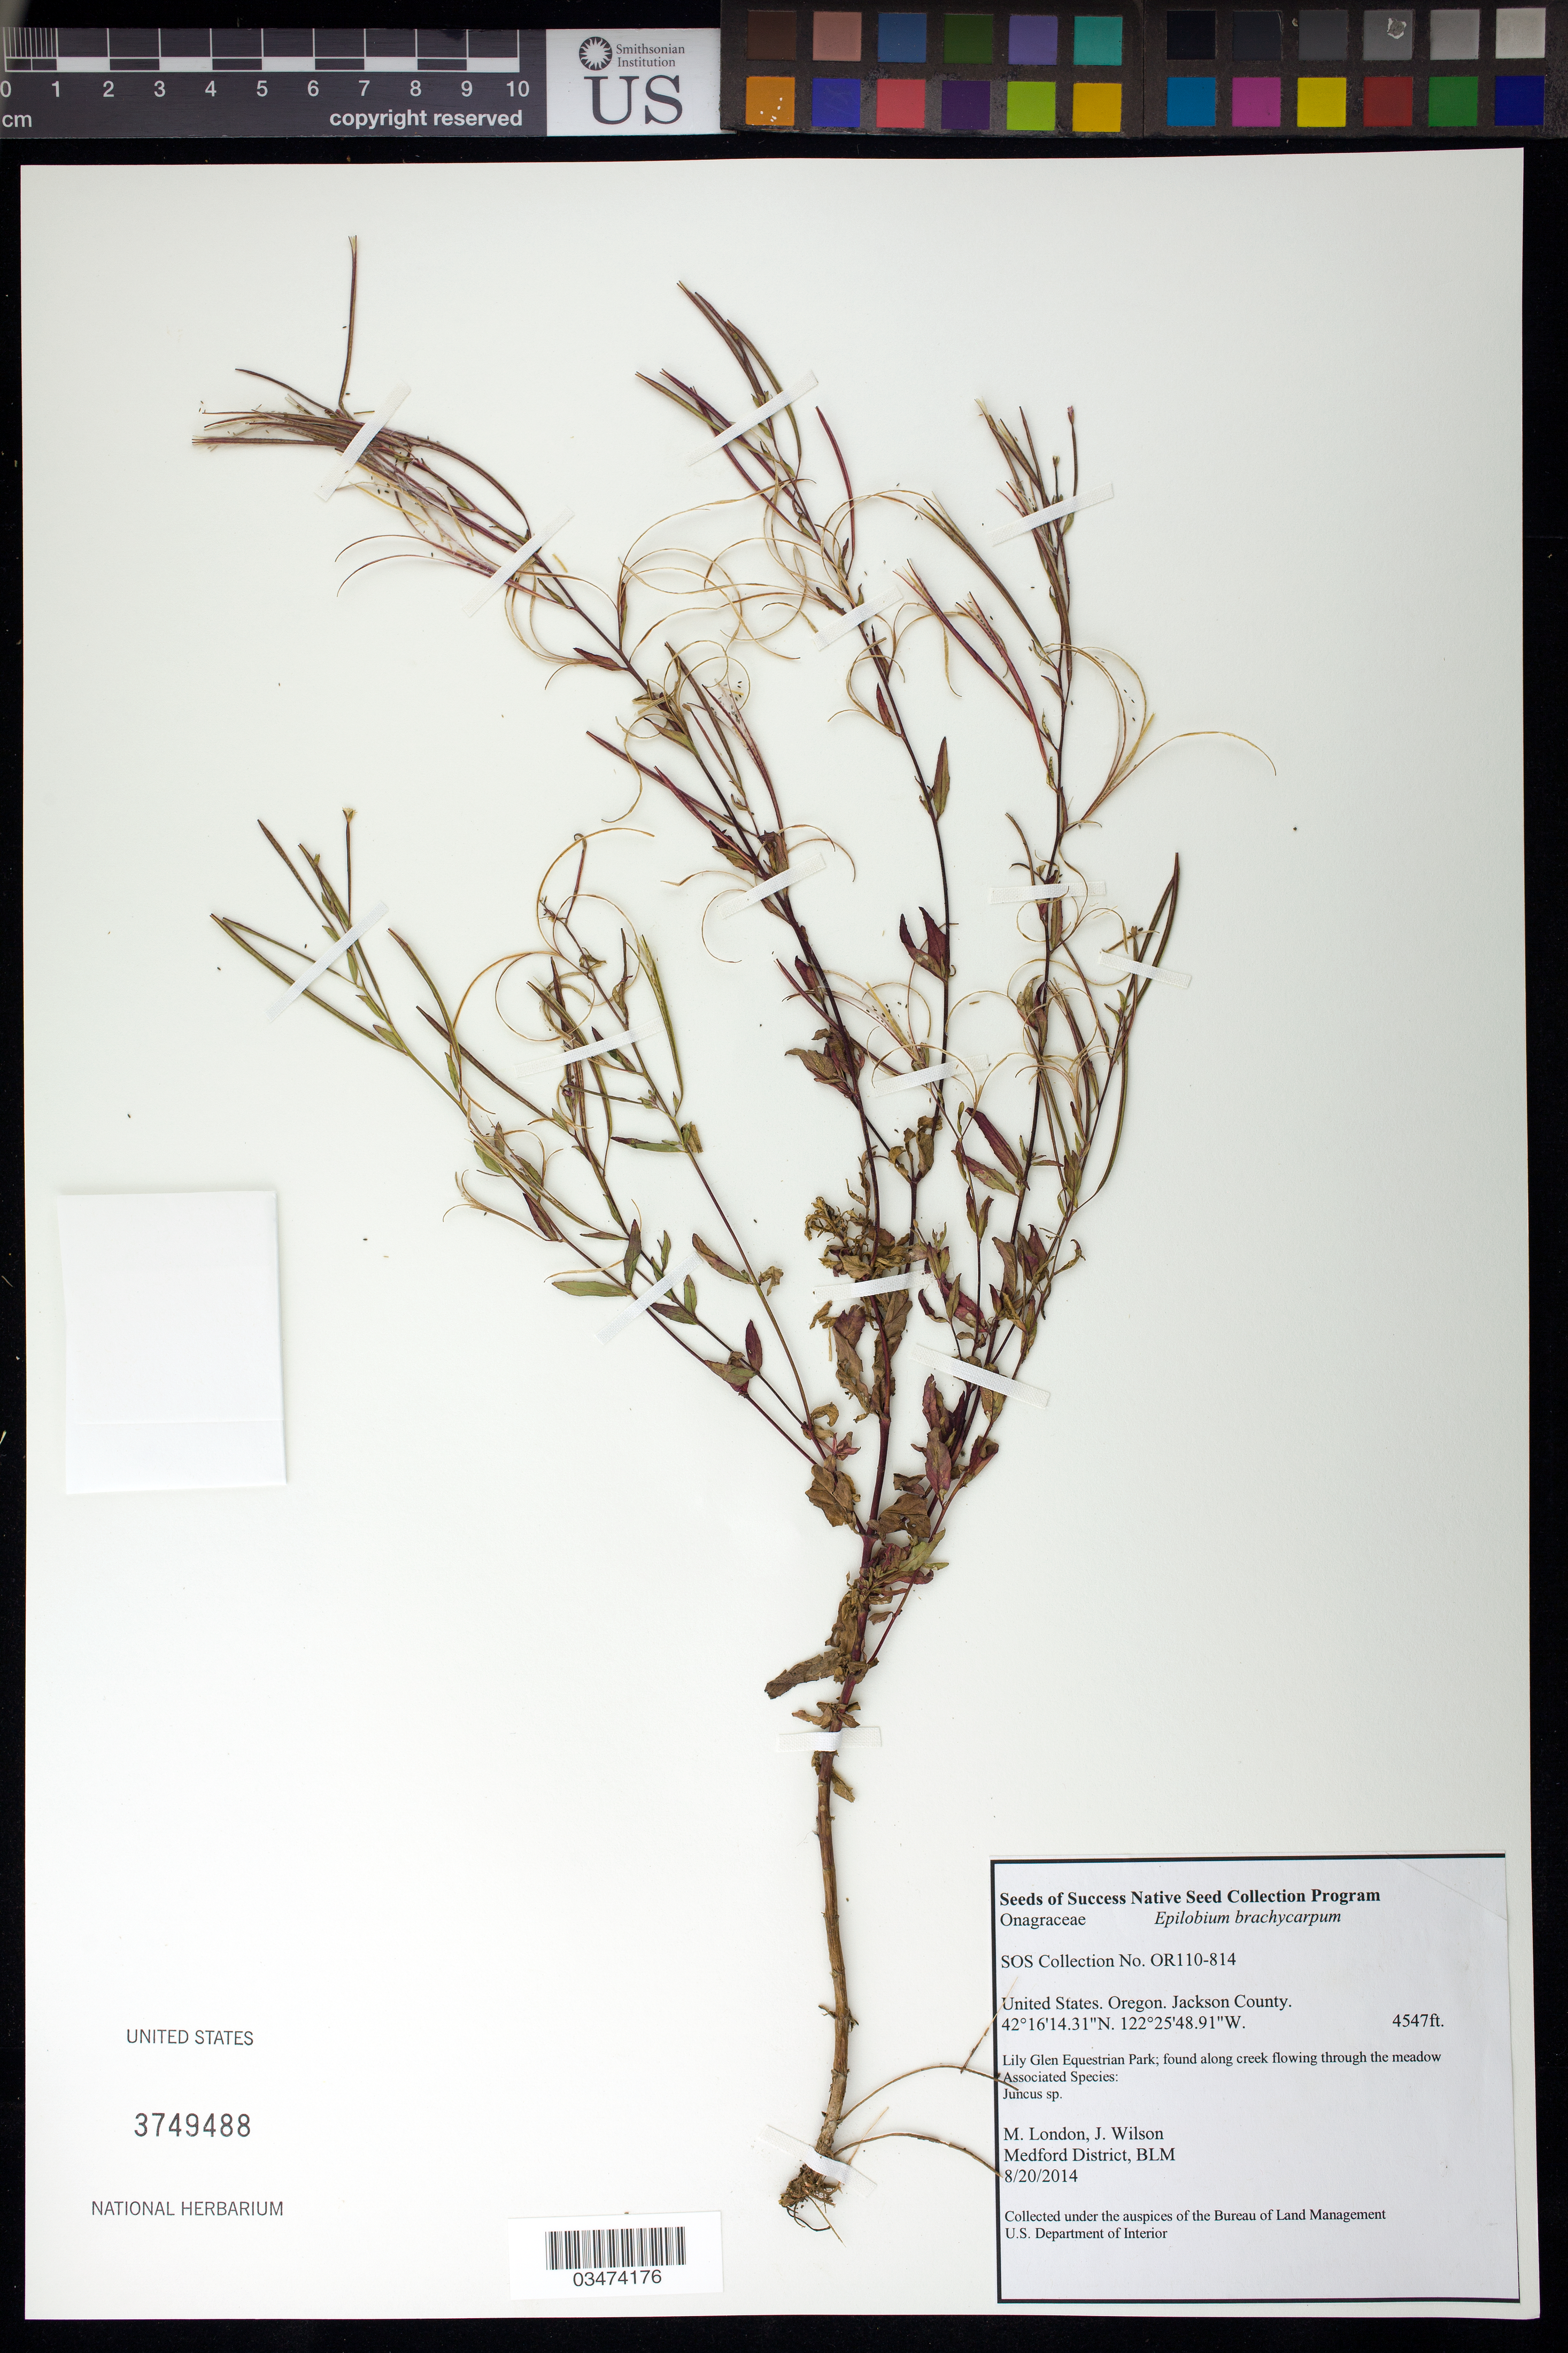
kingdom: Plantae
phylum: Tracheophyta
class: Magnoliopsida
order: Myrtales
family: Onagraceae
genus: Epilobium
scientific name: Epilobium brachycarpum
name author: C. Presl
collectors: M. London & J. Wilson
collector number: OR110-814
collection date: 2014-08-20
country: United States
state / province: Oregon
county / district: Jackson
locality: Lily Glen Equestrian Park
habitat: Associated species: Juncus sp.Along creek through the meadow.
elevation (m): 1386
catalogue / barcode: US 3749488